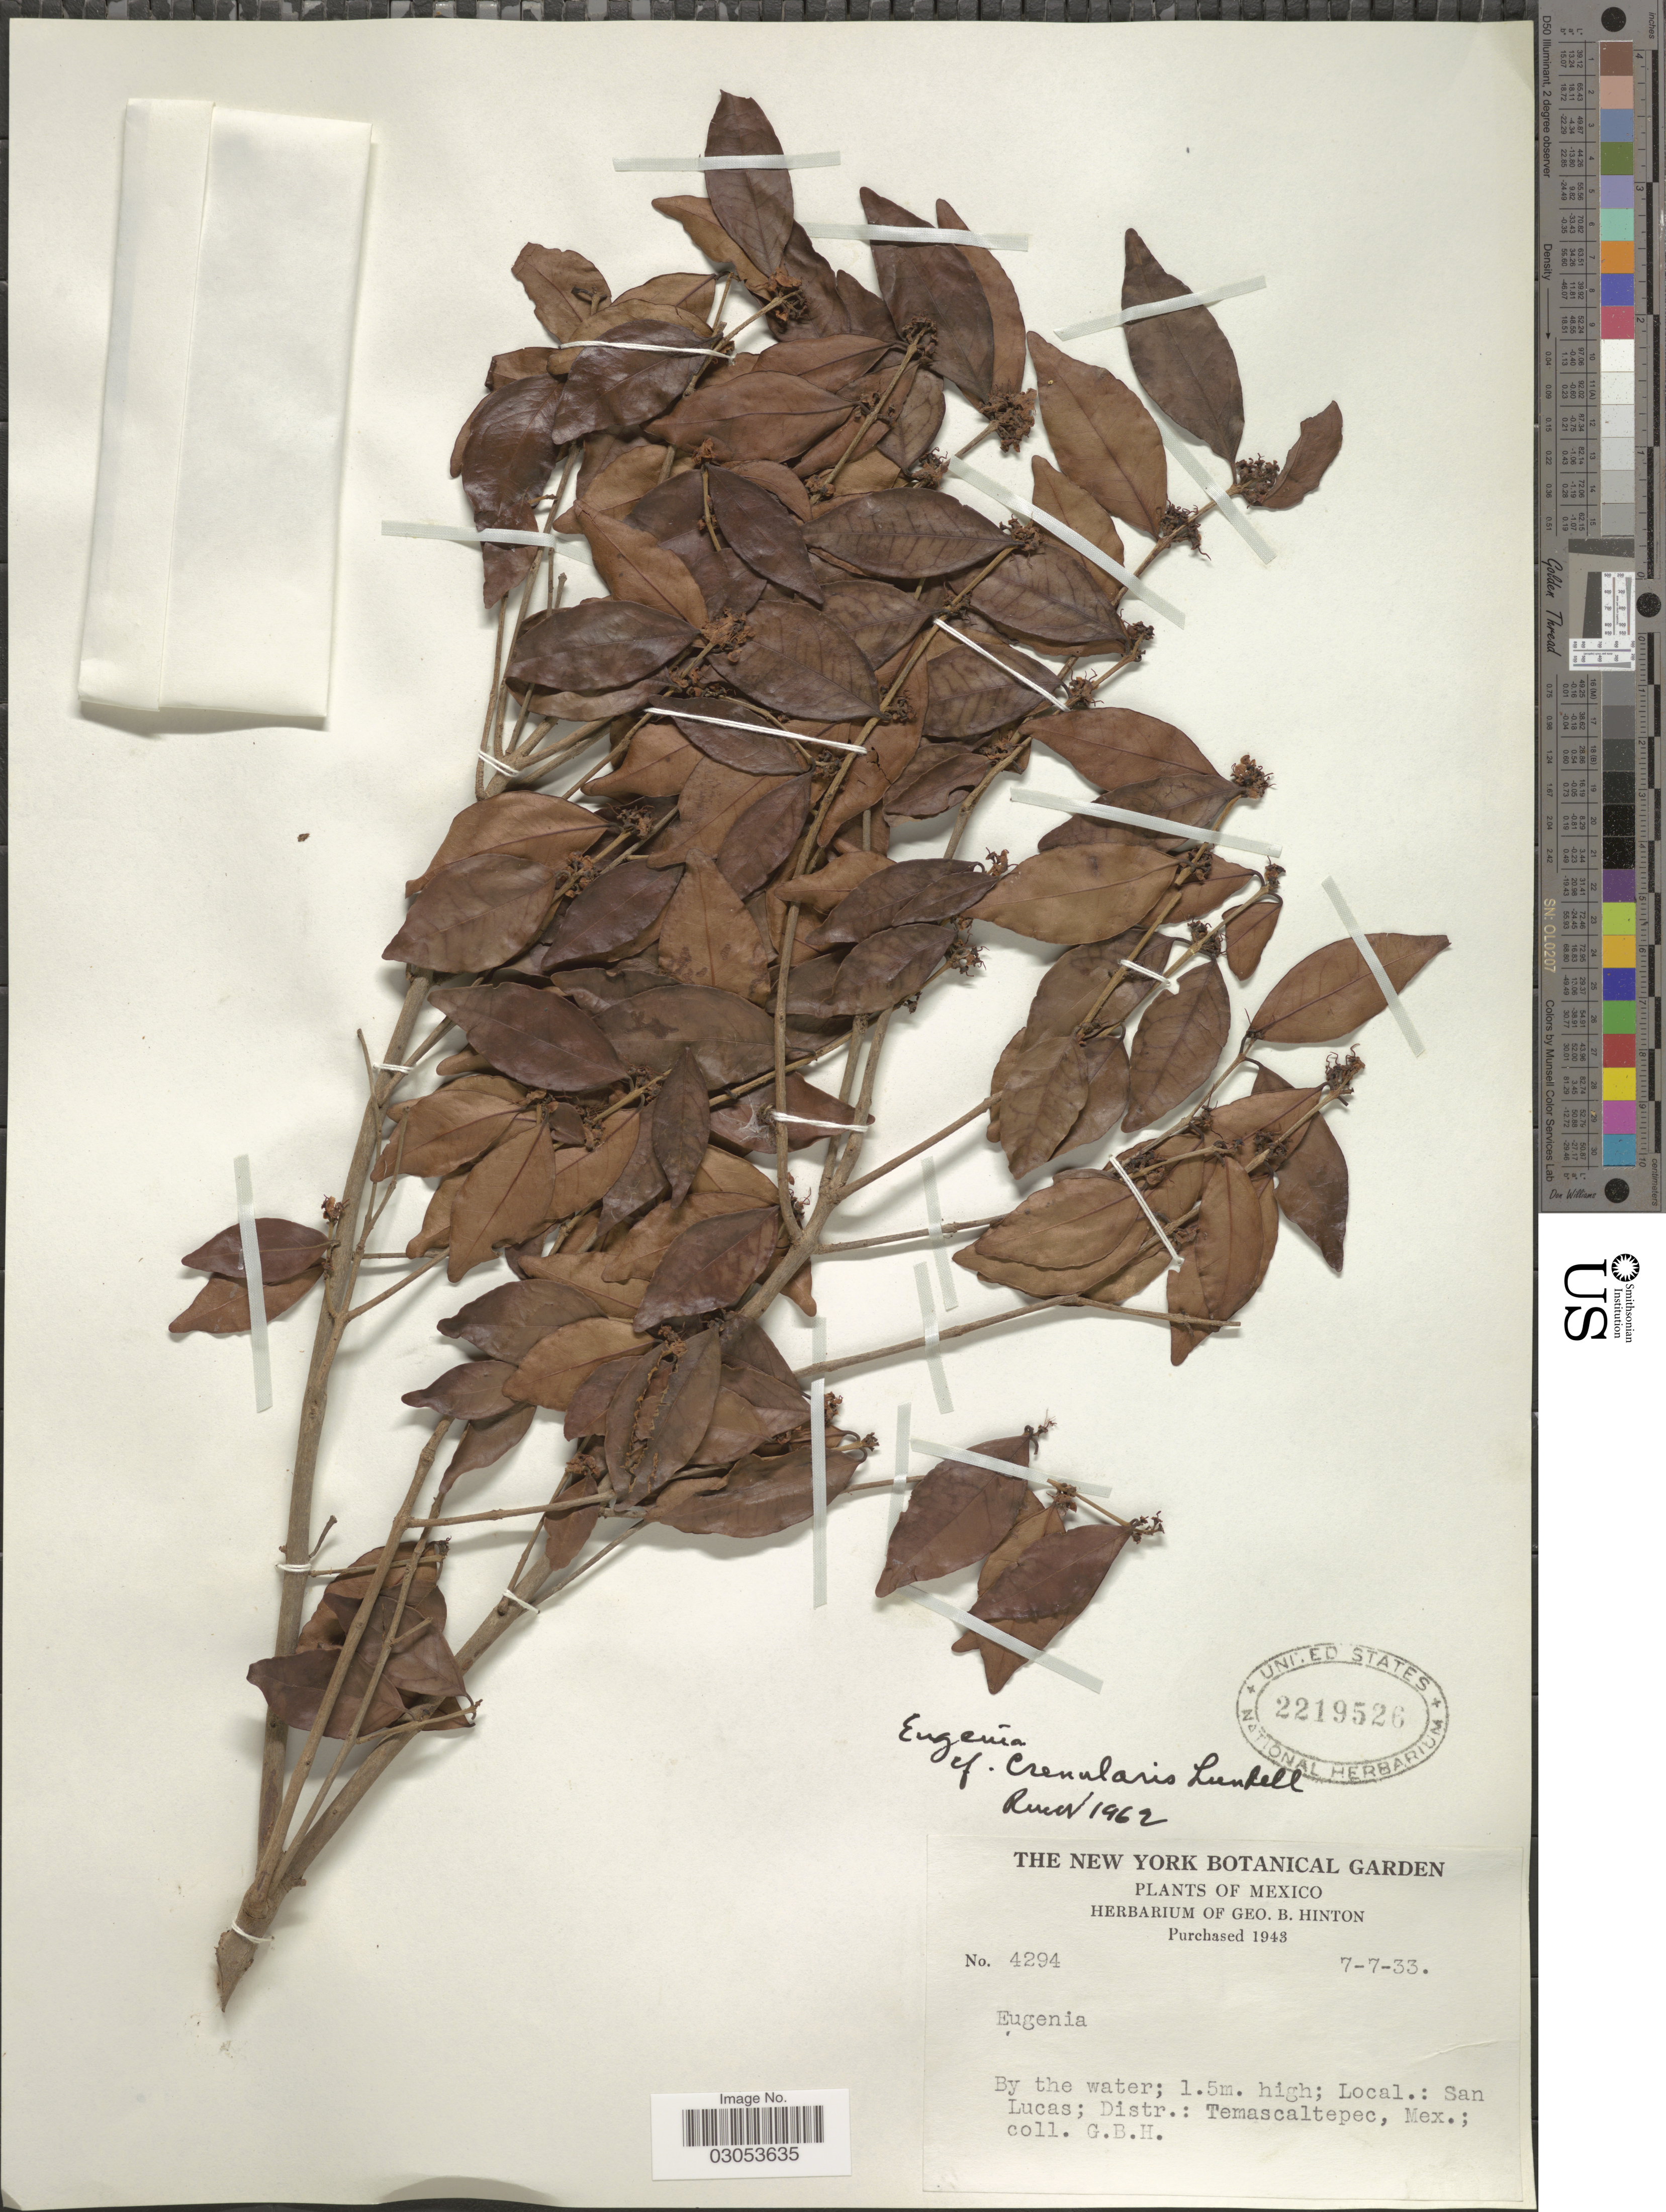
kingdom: Plantae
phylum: Tracheophyta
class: Magnoliopsida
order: Myrtales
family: Myrtaceae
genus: Eugenia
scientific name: Eugenia crenularis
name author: Lundell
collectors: G. B. Hinton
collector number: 4294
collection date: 1933-07-07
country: Mexico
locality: San Lucas; Distr.: Temascaltepec.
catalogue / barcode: US 2219526